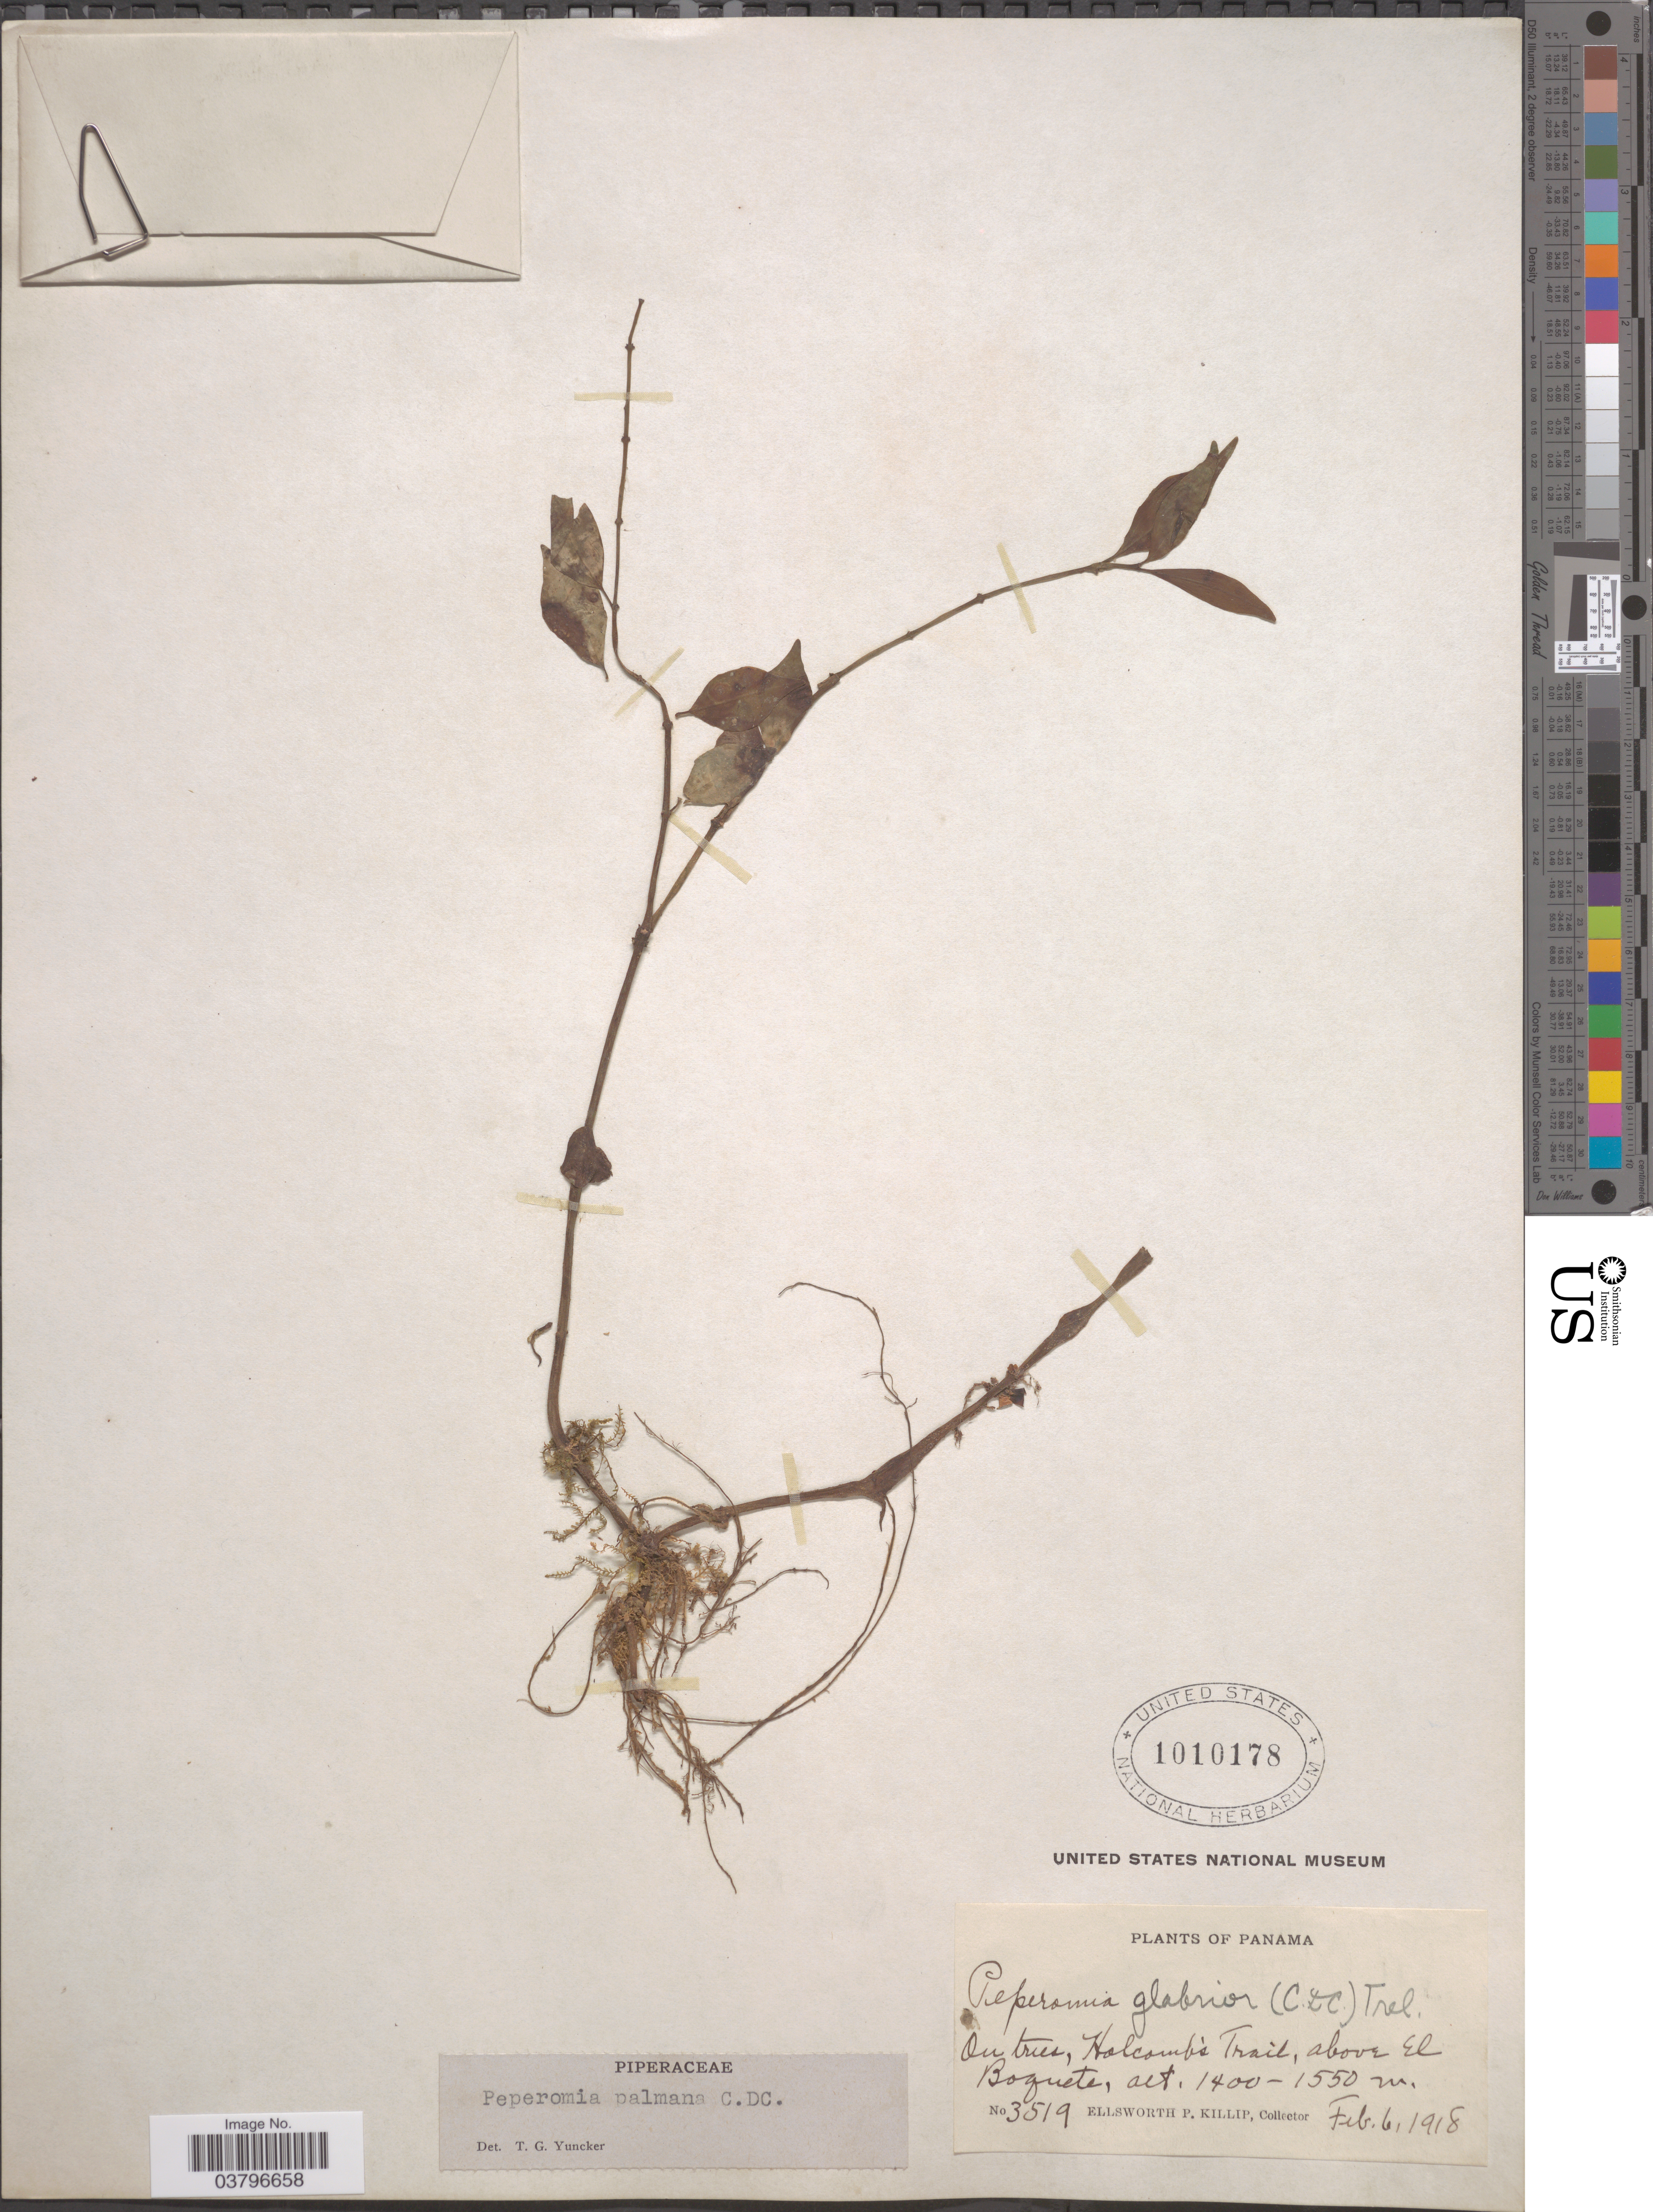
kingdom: Plantae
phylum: Tracheophyta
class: Magnoliopsida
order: Piperales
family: Piperaceae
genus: Peperomia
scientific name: Peperomia palmana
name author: C. DC.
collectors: E. P. Killip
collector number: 3519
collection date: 1918-02-06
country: Panama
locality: Holcomb's Trail, above El Boquete.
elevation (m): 1400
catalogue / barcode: US 1010178